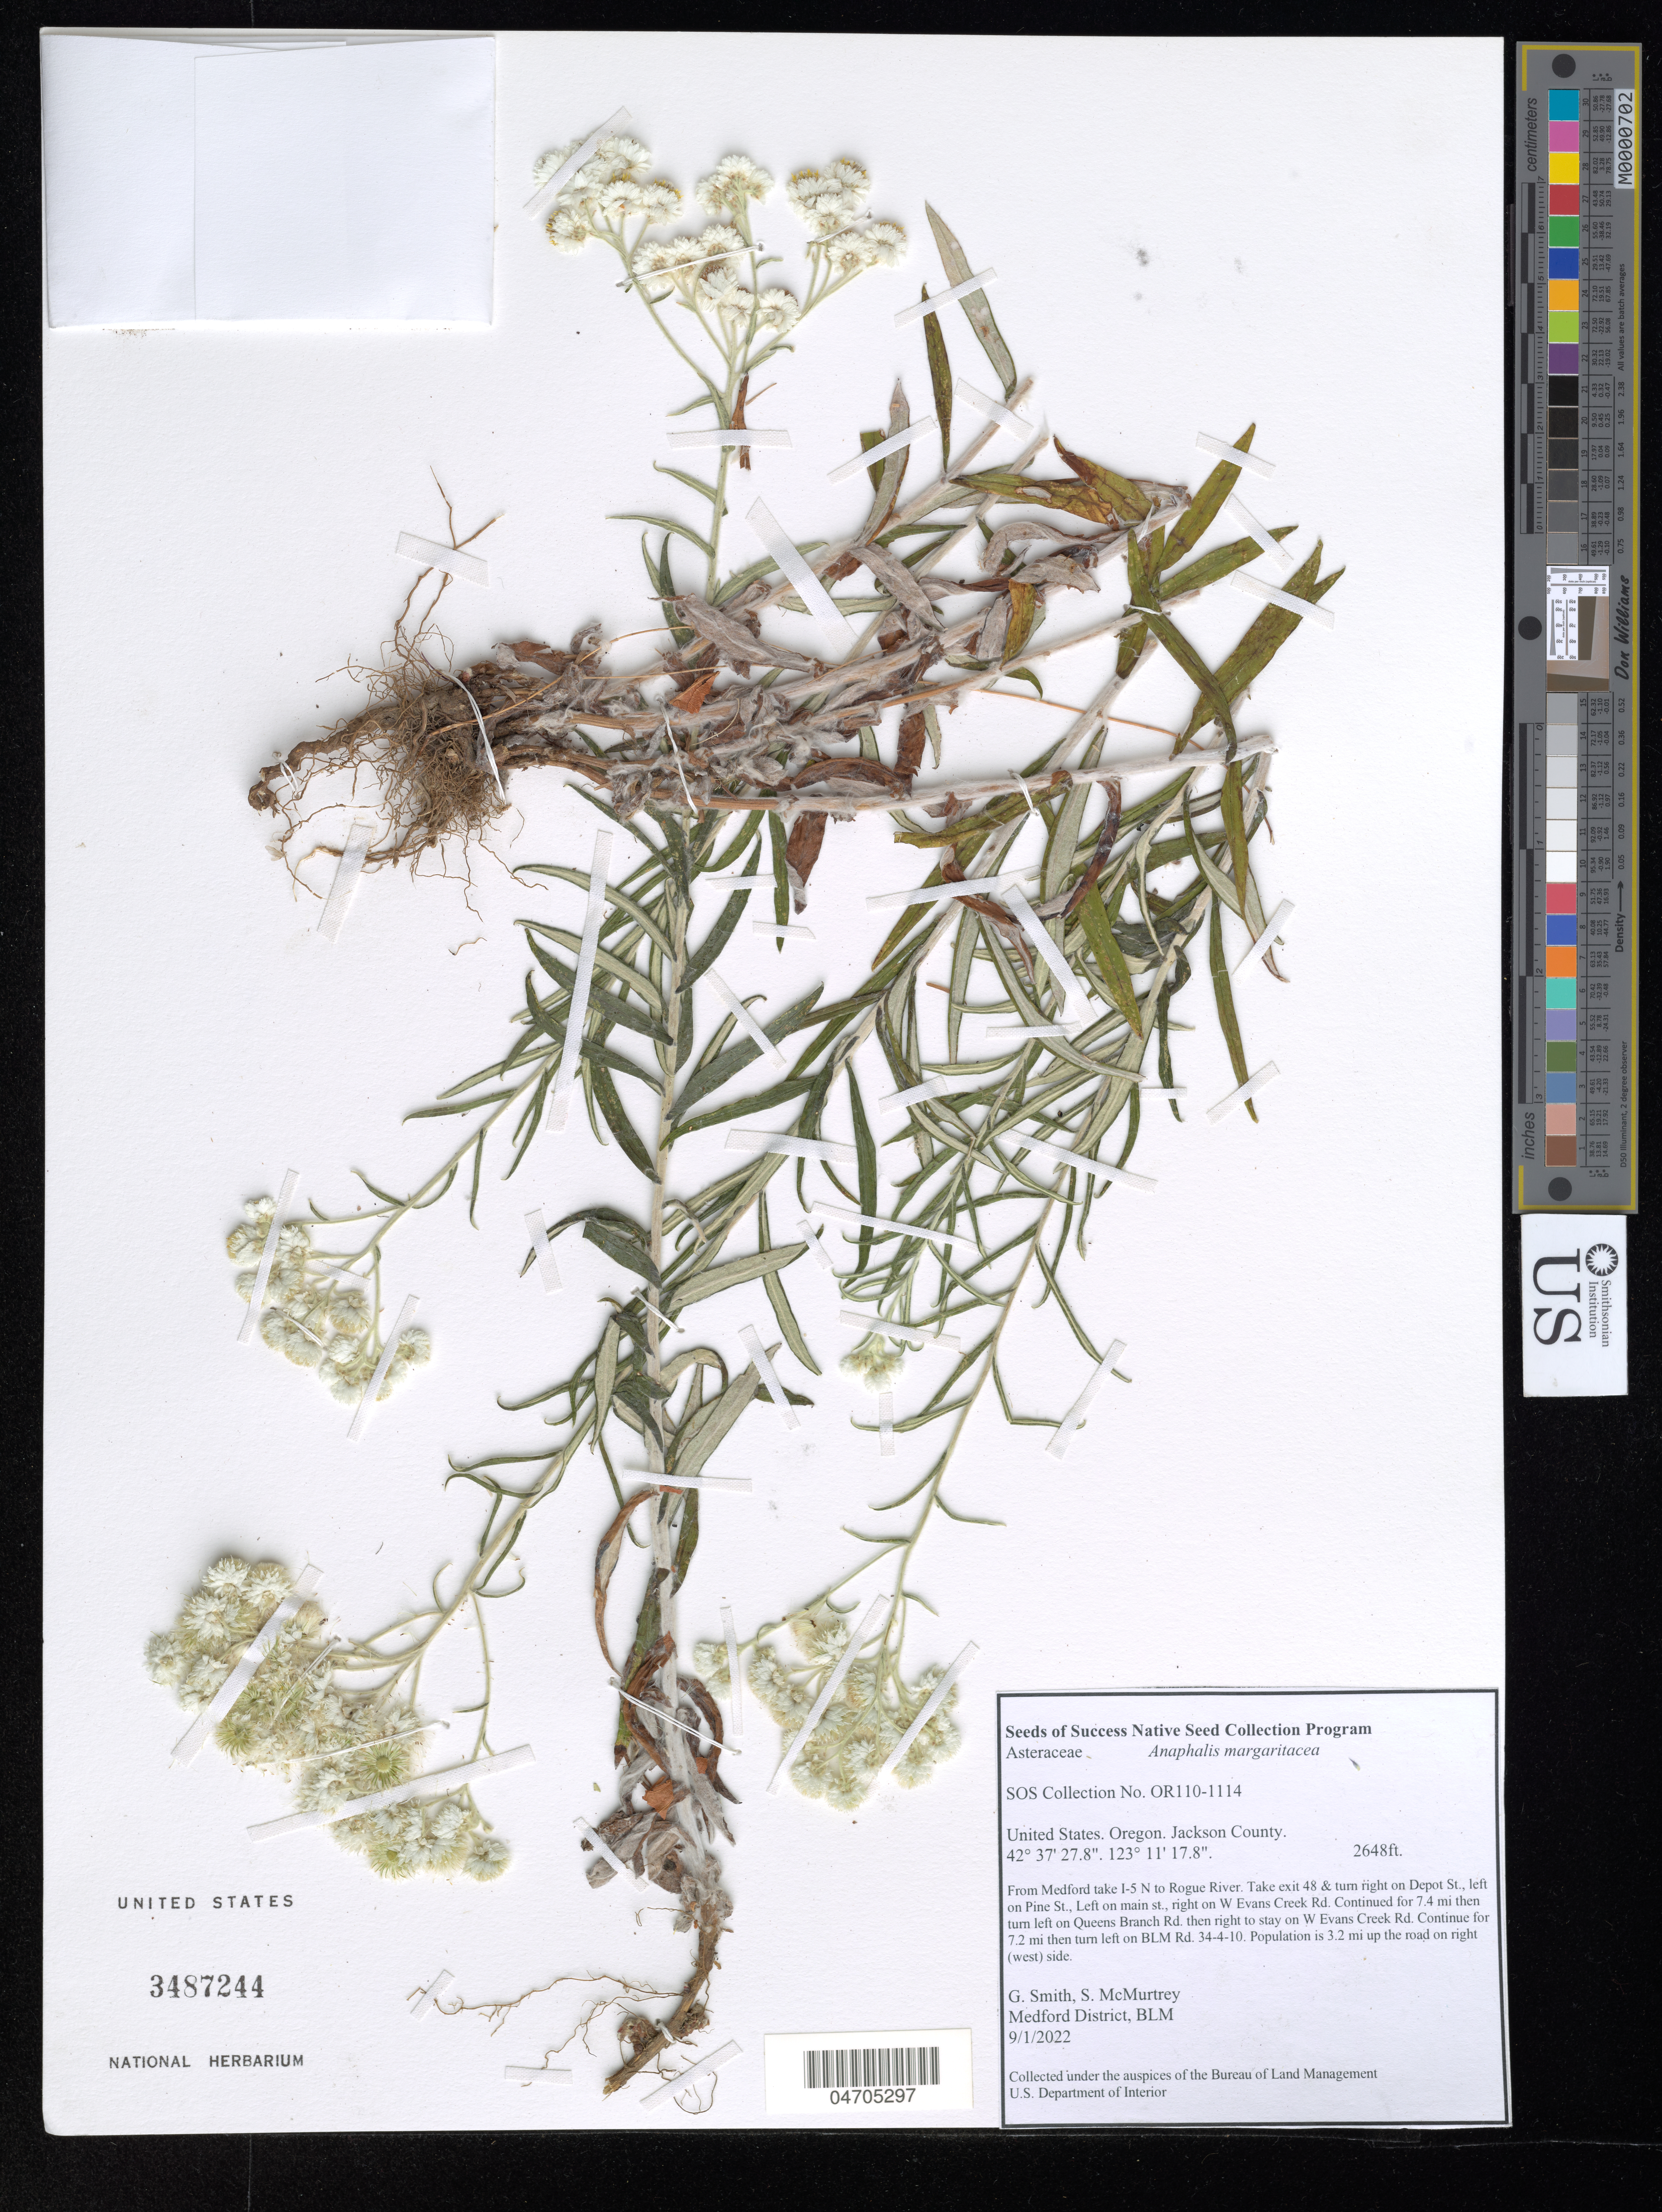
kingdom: Plantae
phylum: Tracheophyta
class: Magnoliopsida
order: Asterales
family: Asteraceae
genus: Anaphalis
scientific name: Anaphalis margaritacea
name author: (L.) Benth. & Hook. f.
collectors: G. Smith & S. McMurtrey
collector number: OR110-1114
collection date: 2022-09-01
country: United States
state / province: Oregon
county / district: Jackson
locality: Jackson County. From Medford take I-5 N to Rogue River. Take exit 48 & turn right on Depot St., left on Pine St., Left on main st., right on W Evans Creek Rd. Continued for 7.4 mi then turn left on Queens Branch Rd. then right to stay on W Evans Creek Rd. Continue for 7.2 mi then turn left on BLM Rd. 34-4-10. Population is 3.2 mi up the road on right (west) side.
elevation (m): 807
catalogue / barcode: US 3487244